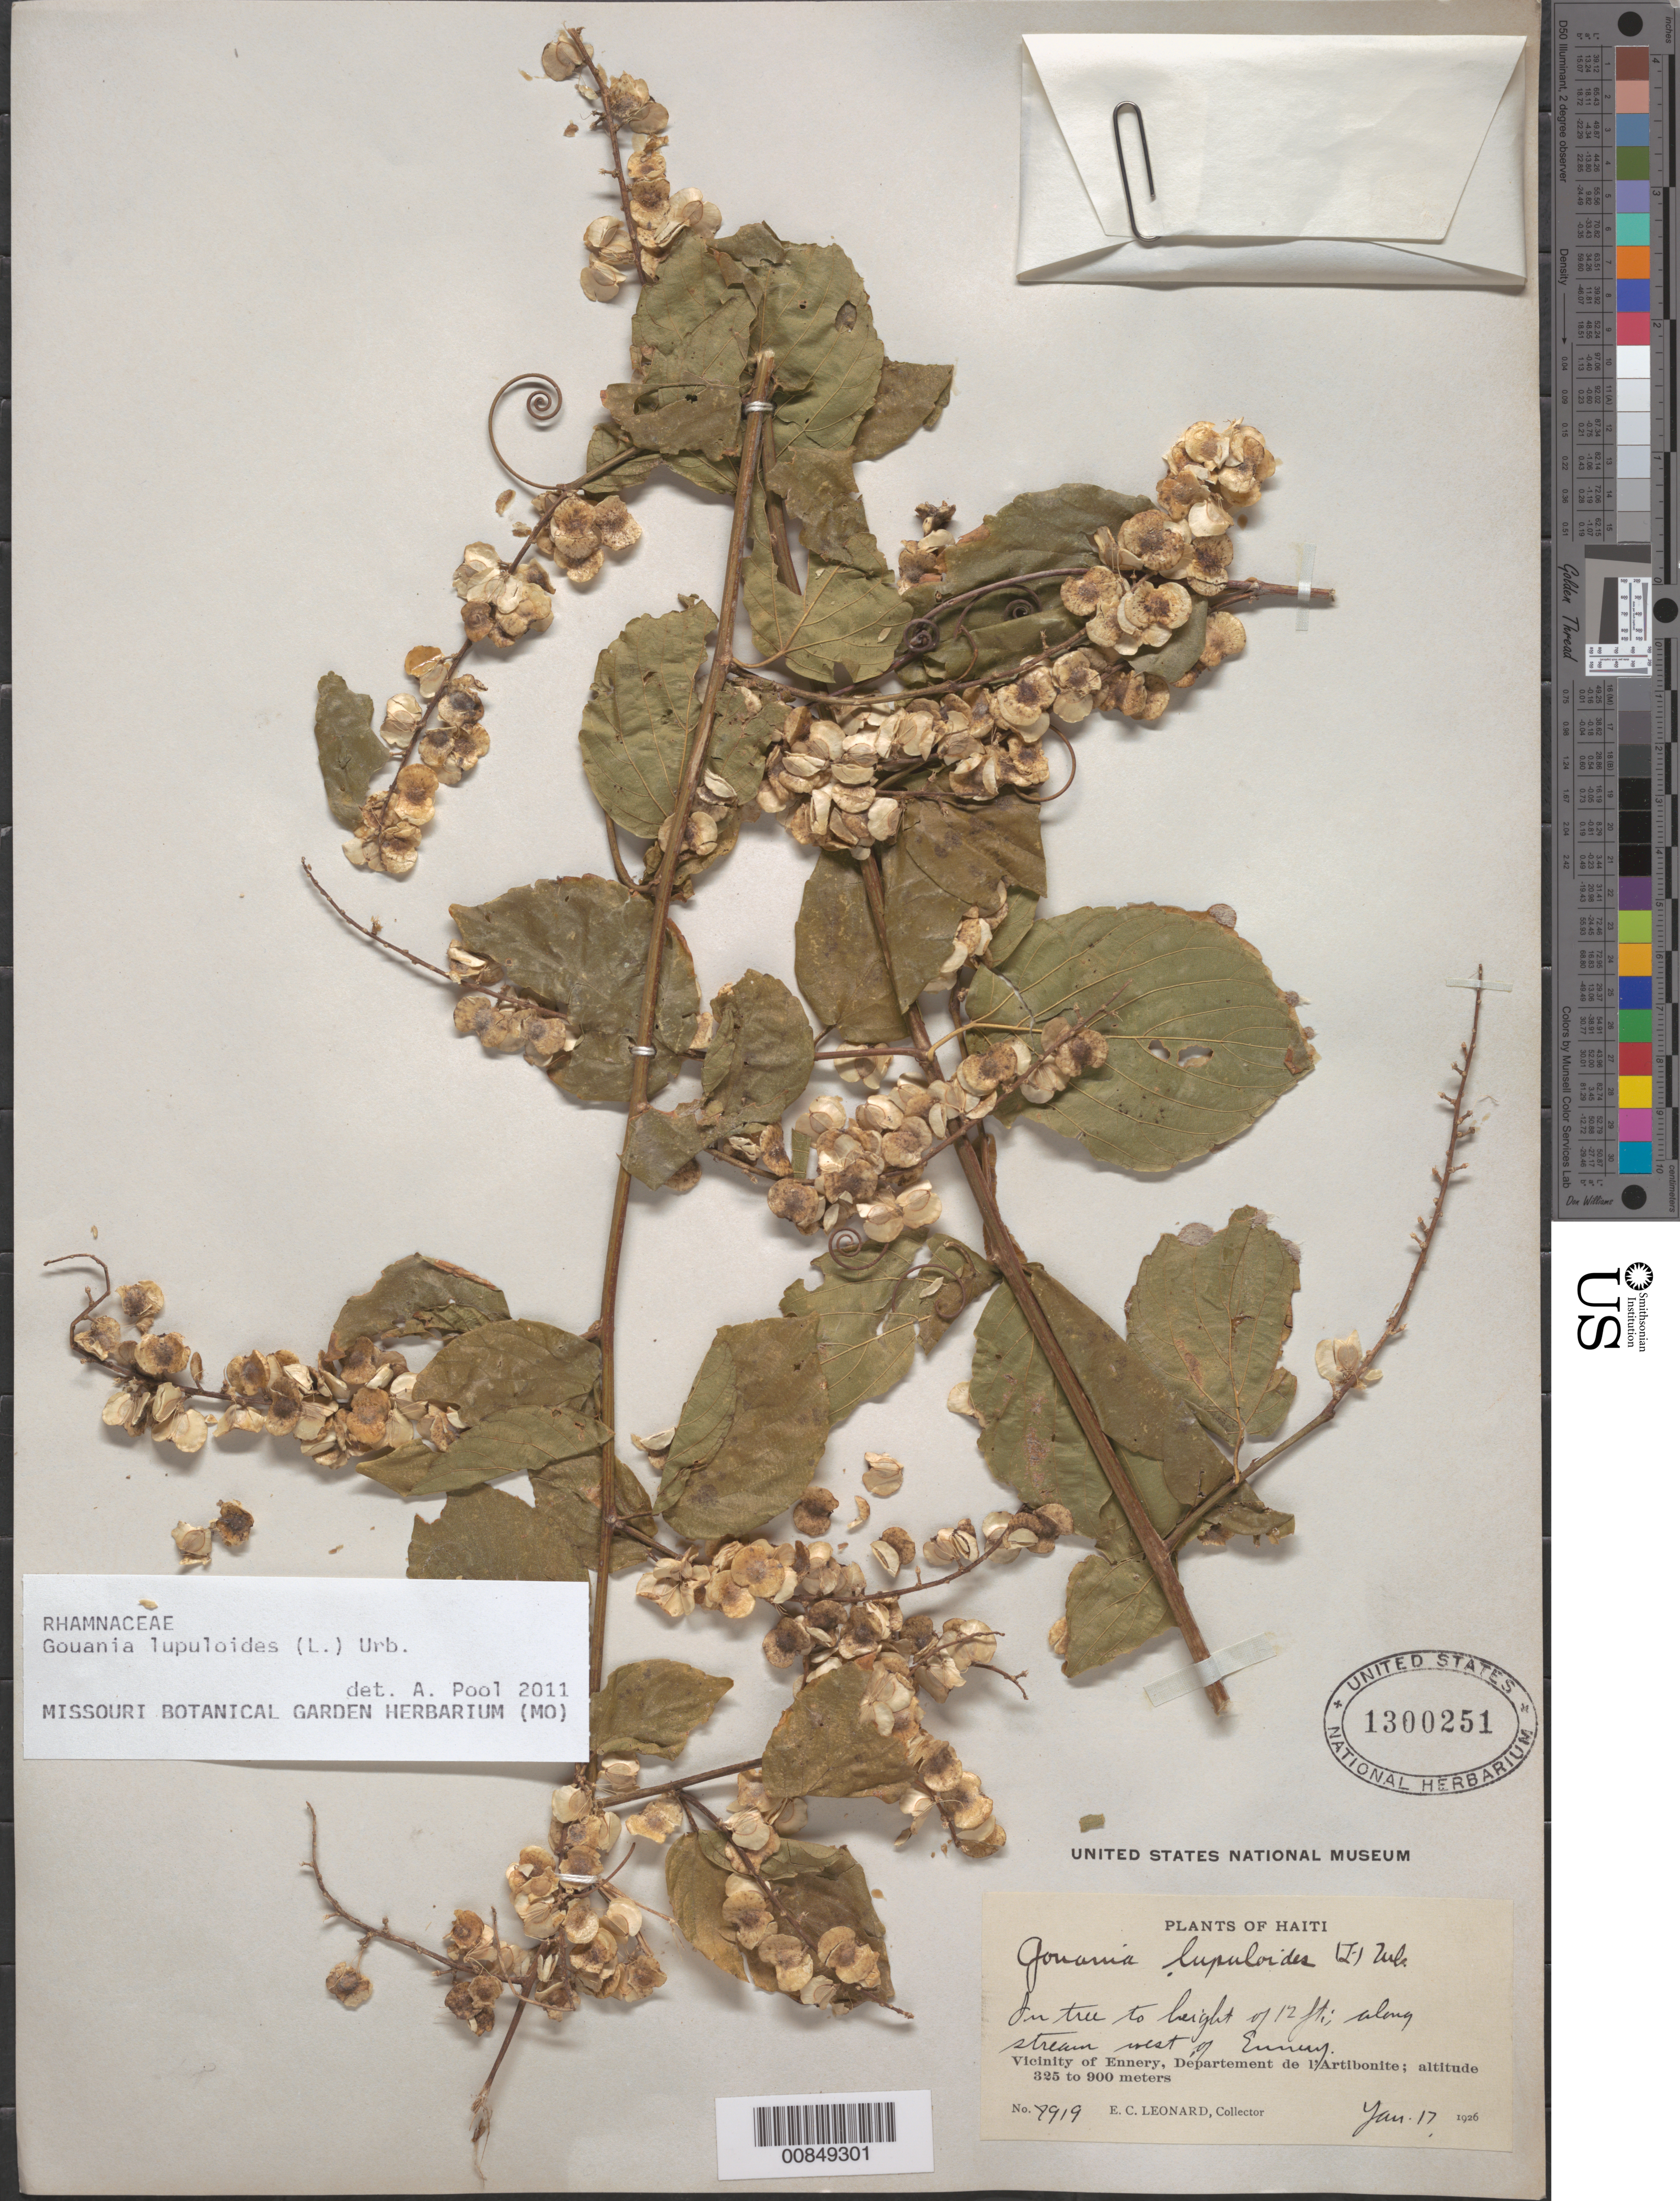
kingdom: Plantae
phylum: Tracheophyta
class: Magnoliopsida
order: Rosales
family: Rhamnaceae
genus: Gouania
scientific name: Gouania lupuloides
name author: (L.) Urb.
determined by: Pool, A., (MO), Missouri Botanical Garden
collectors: E. C. Leonard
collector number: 8919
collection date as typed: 17 Jan 1926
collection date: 1926-01-17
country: Haiti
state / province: Artibonite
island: Hispaniola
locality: Vicinity of Ennery, W of town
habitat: In tree to height of 12 ft, along stream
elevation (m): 325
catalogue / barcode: US 1300251